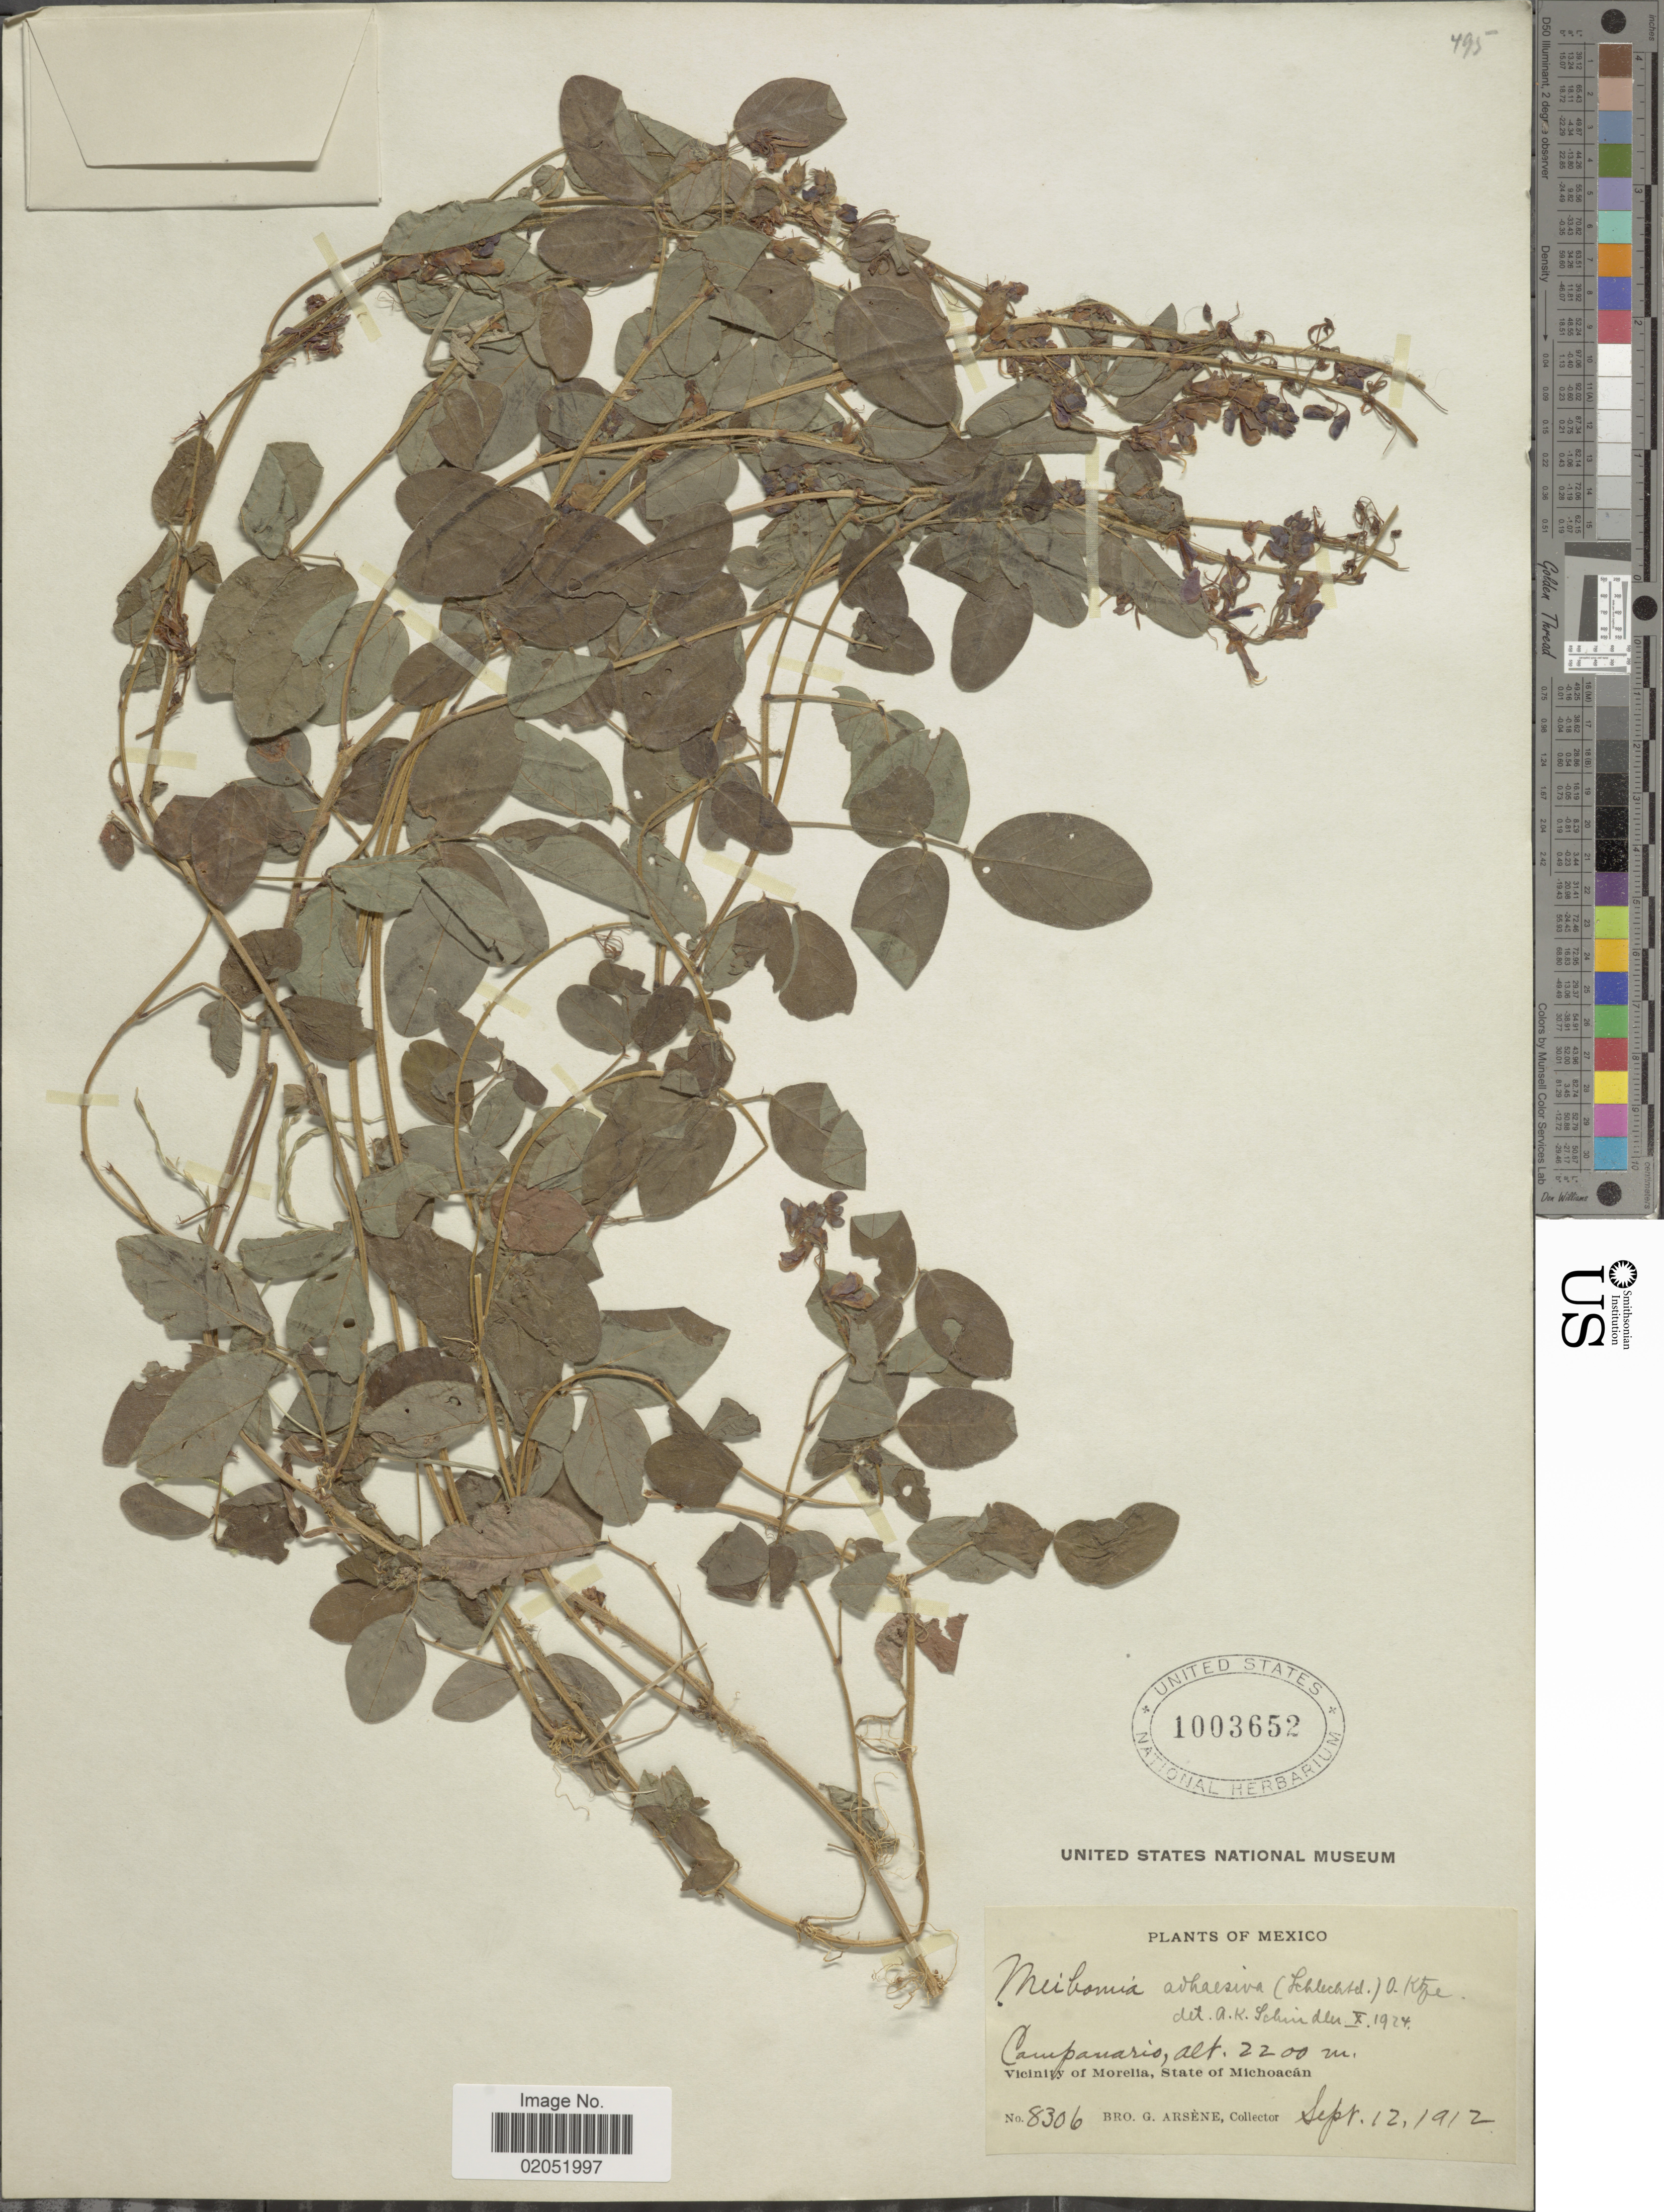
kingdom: Plantae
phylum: Tracheophyta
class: Magnoliopsida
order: Fabales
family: Fabaceae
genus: Desmodium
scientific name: Desmodium adhaesivum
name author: Schltdl.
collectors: Bro. G. Arsène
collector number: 8306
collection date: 1912-09-12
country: Mexico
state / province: Michoacán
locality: Campanario. Vicinity of Morelia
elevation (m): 2200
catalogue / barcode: US 1003652